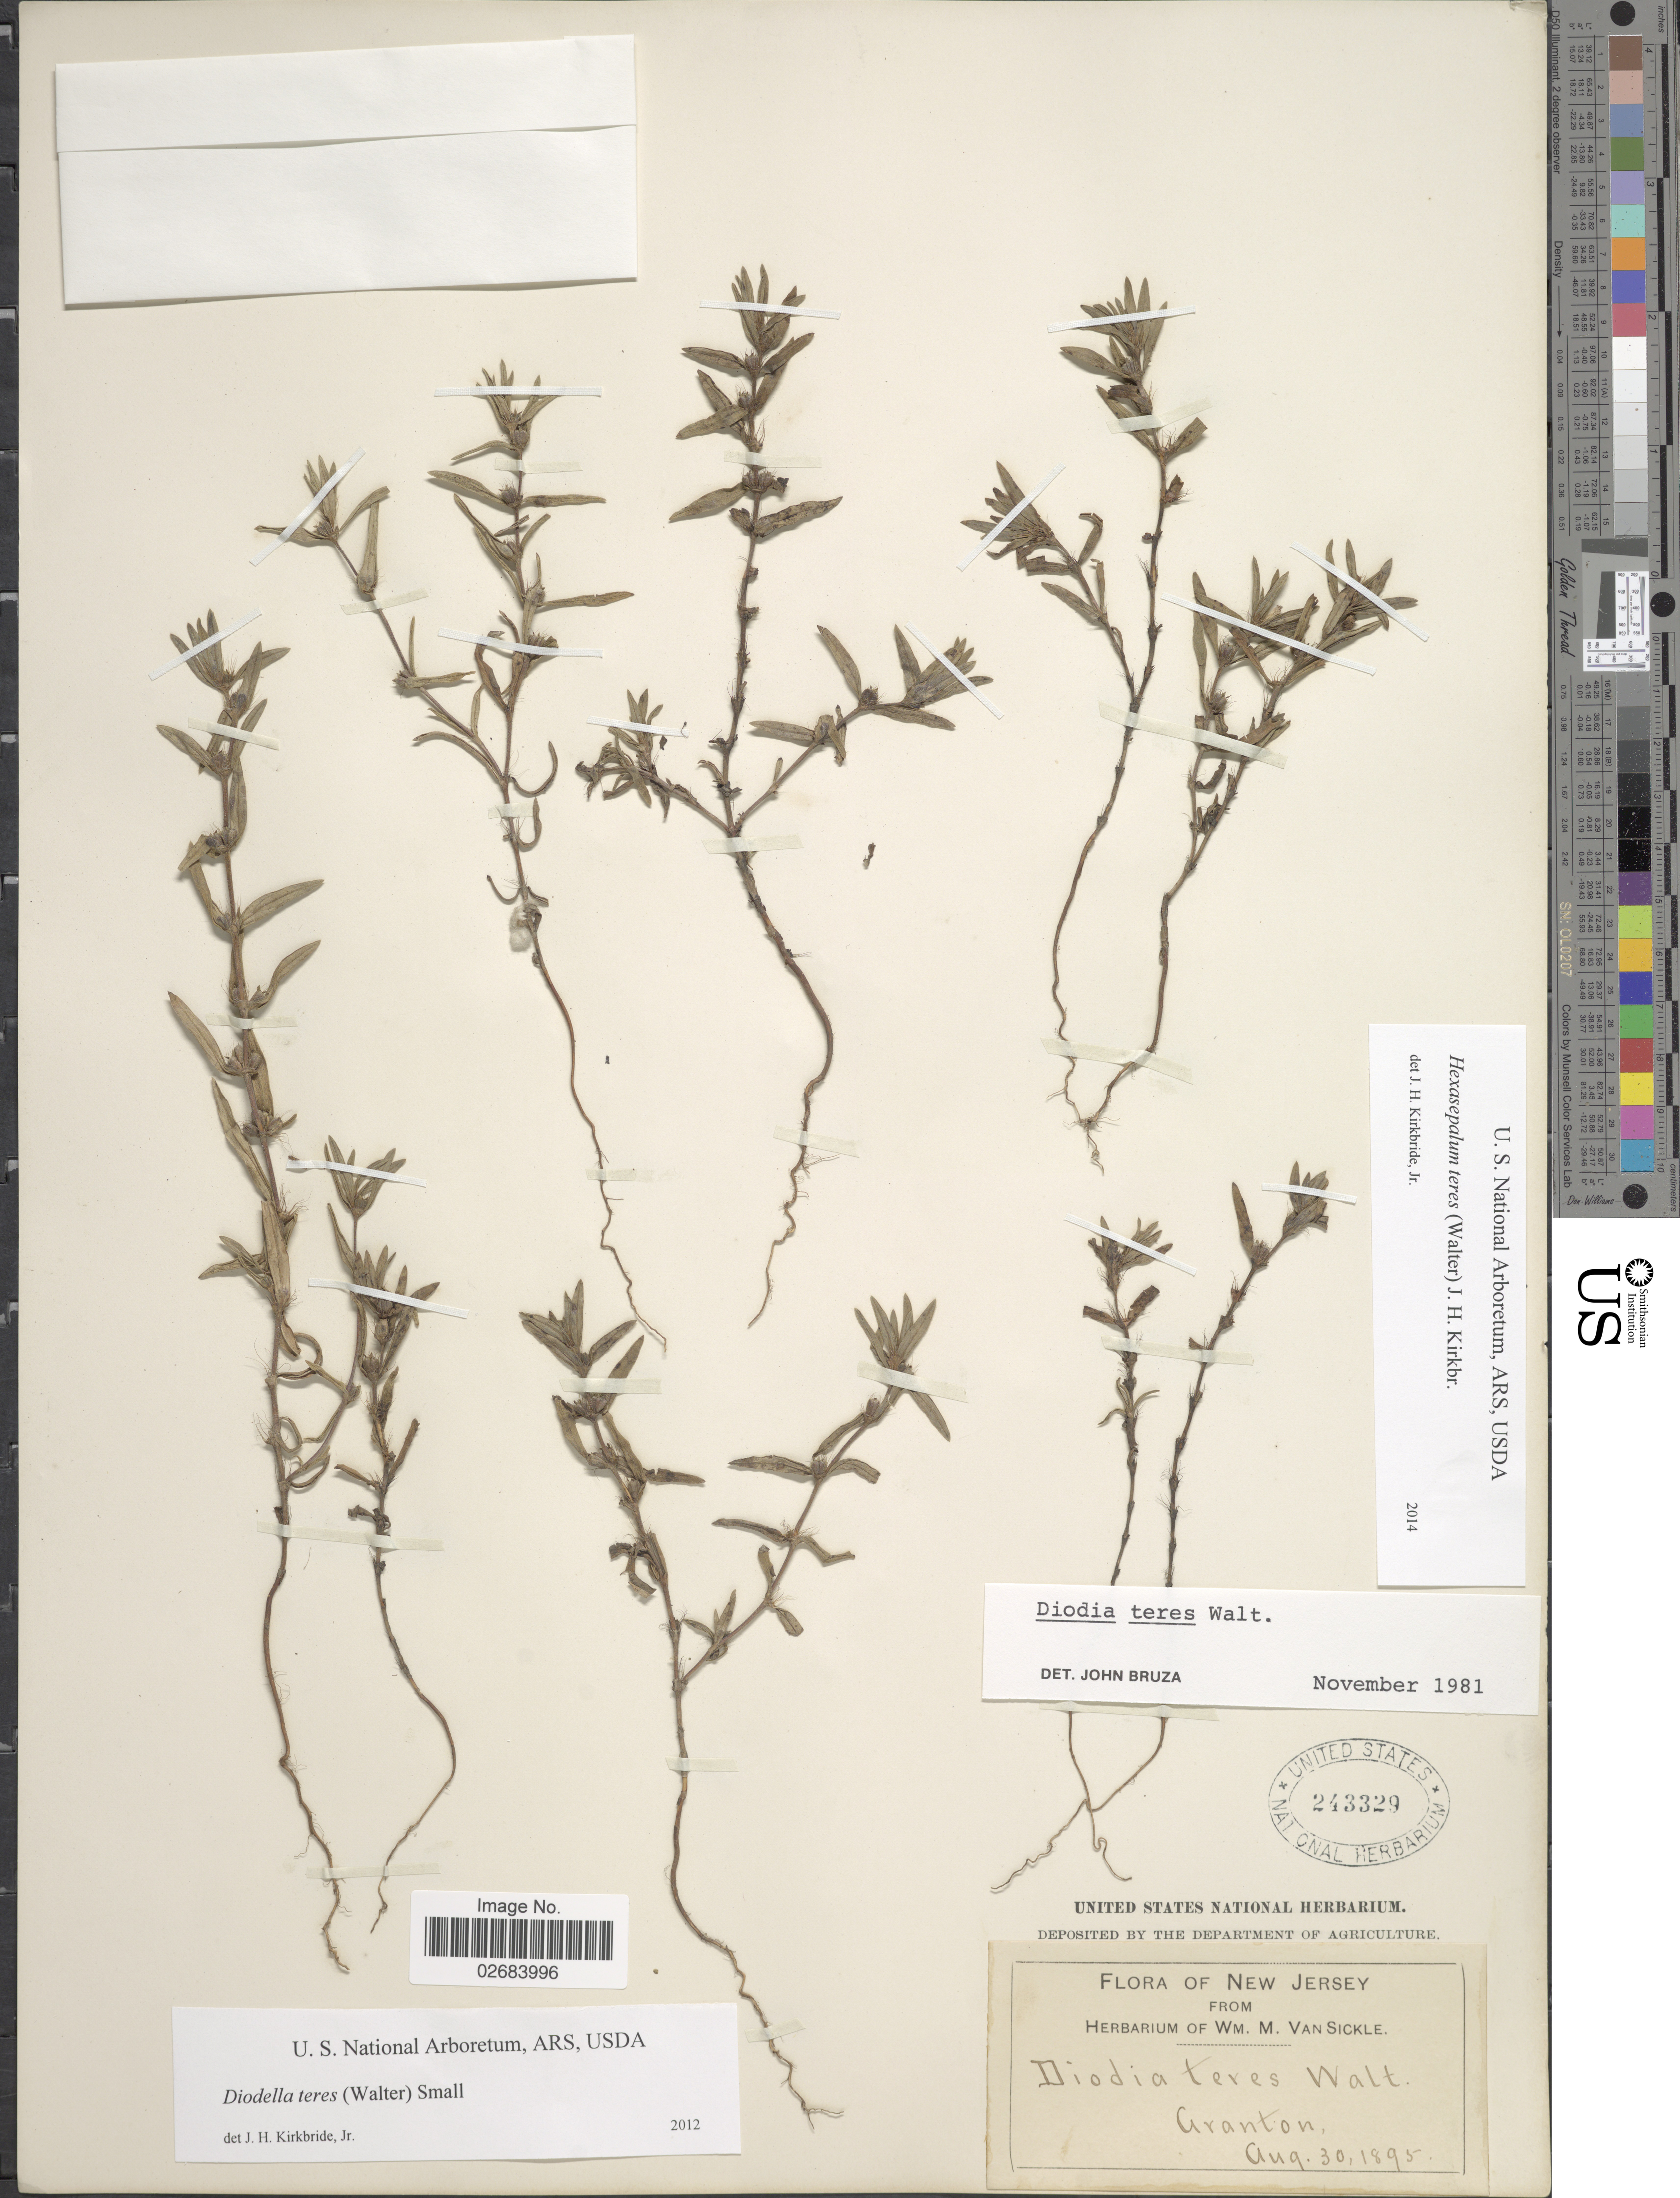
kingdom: Plantae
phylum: Tracheophyta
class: Magnoliopsida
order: Gentianales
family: Rubiaceae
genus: Diodia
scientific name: Diodia teres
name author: Walter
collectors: ex herb. Wm. M. Van Sickle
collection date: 1895-08-30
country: United States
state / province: New Jersey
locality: Granton.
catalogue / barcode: US 243329